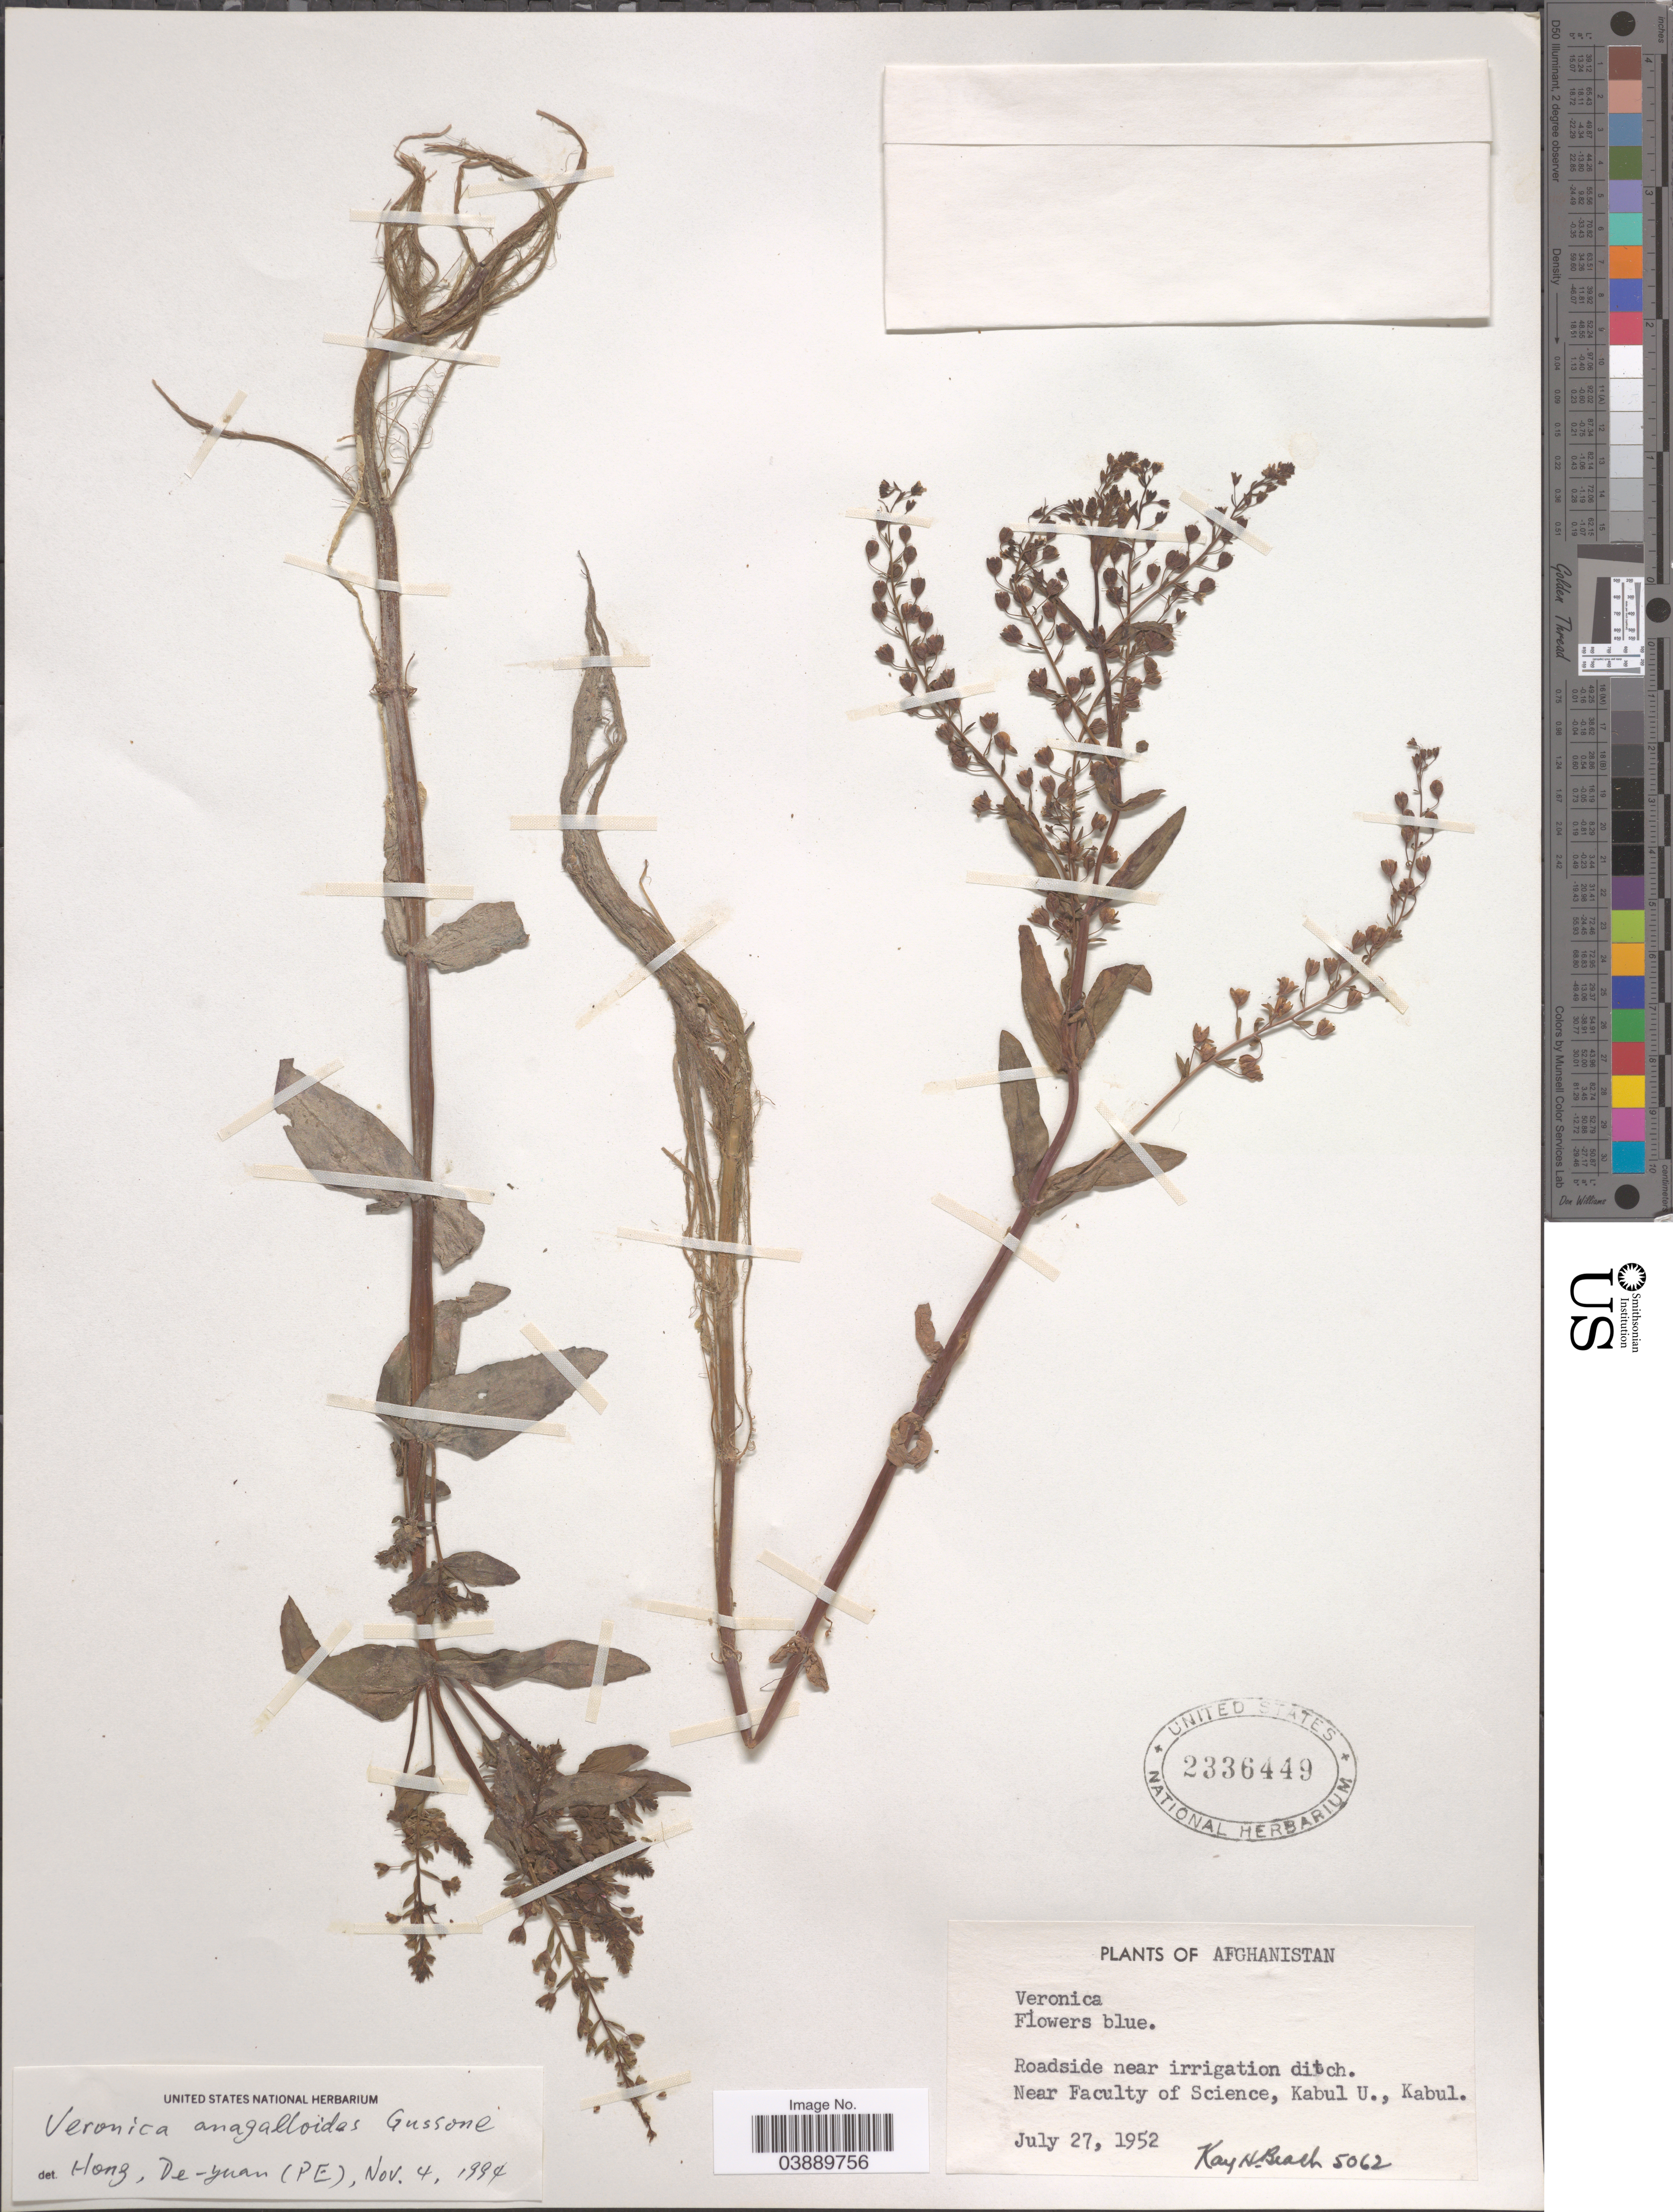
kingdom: Plantae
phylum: Tracheophyta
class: Magnoliopsida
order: Lamiales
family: Plantaginaceae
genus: Veronica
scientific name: Veronica anagalloides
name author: Gussone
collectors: K. H. Beach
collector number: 5062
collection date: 1952-07-27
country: Afghanistan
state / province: Kabul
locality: Roadside near irrigation ditch. Near Faculty of Science, Kabul U.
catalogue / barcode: US 2336449